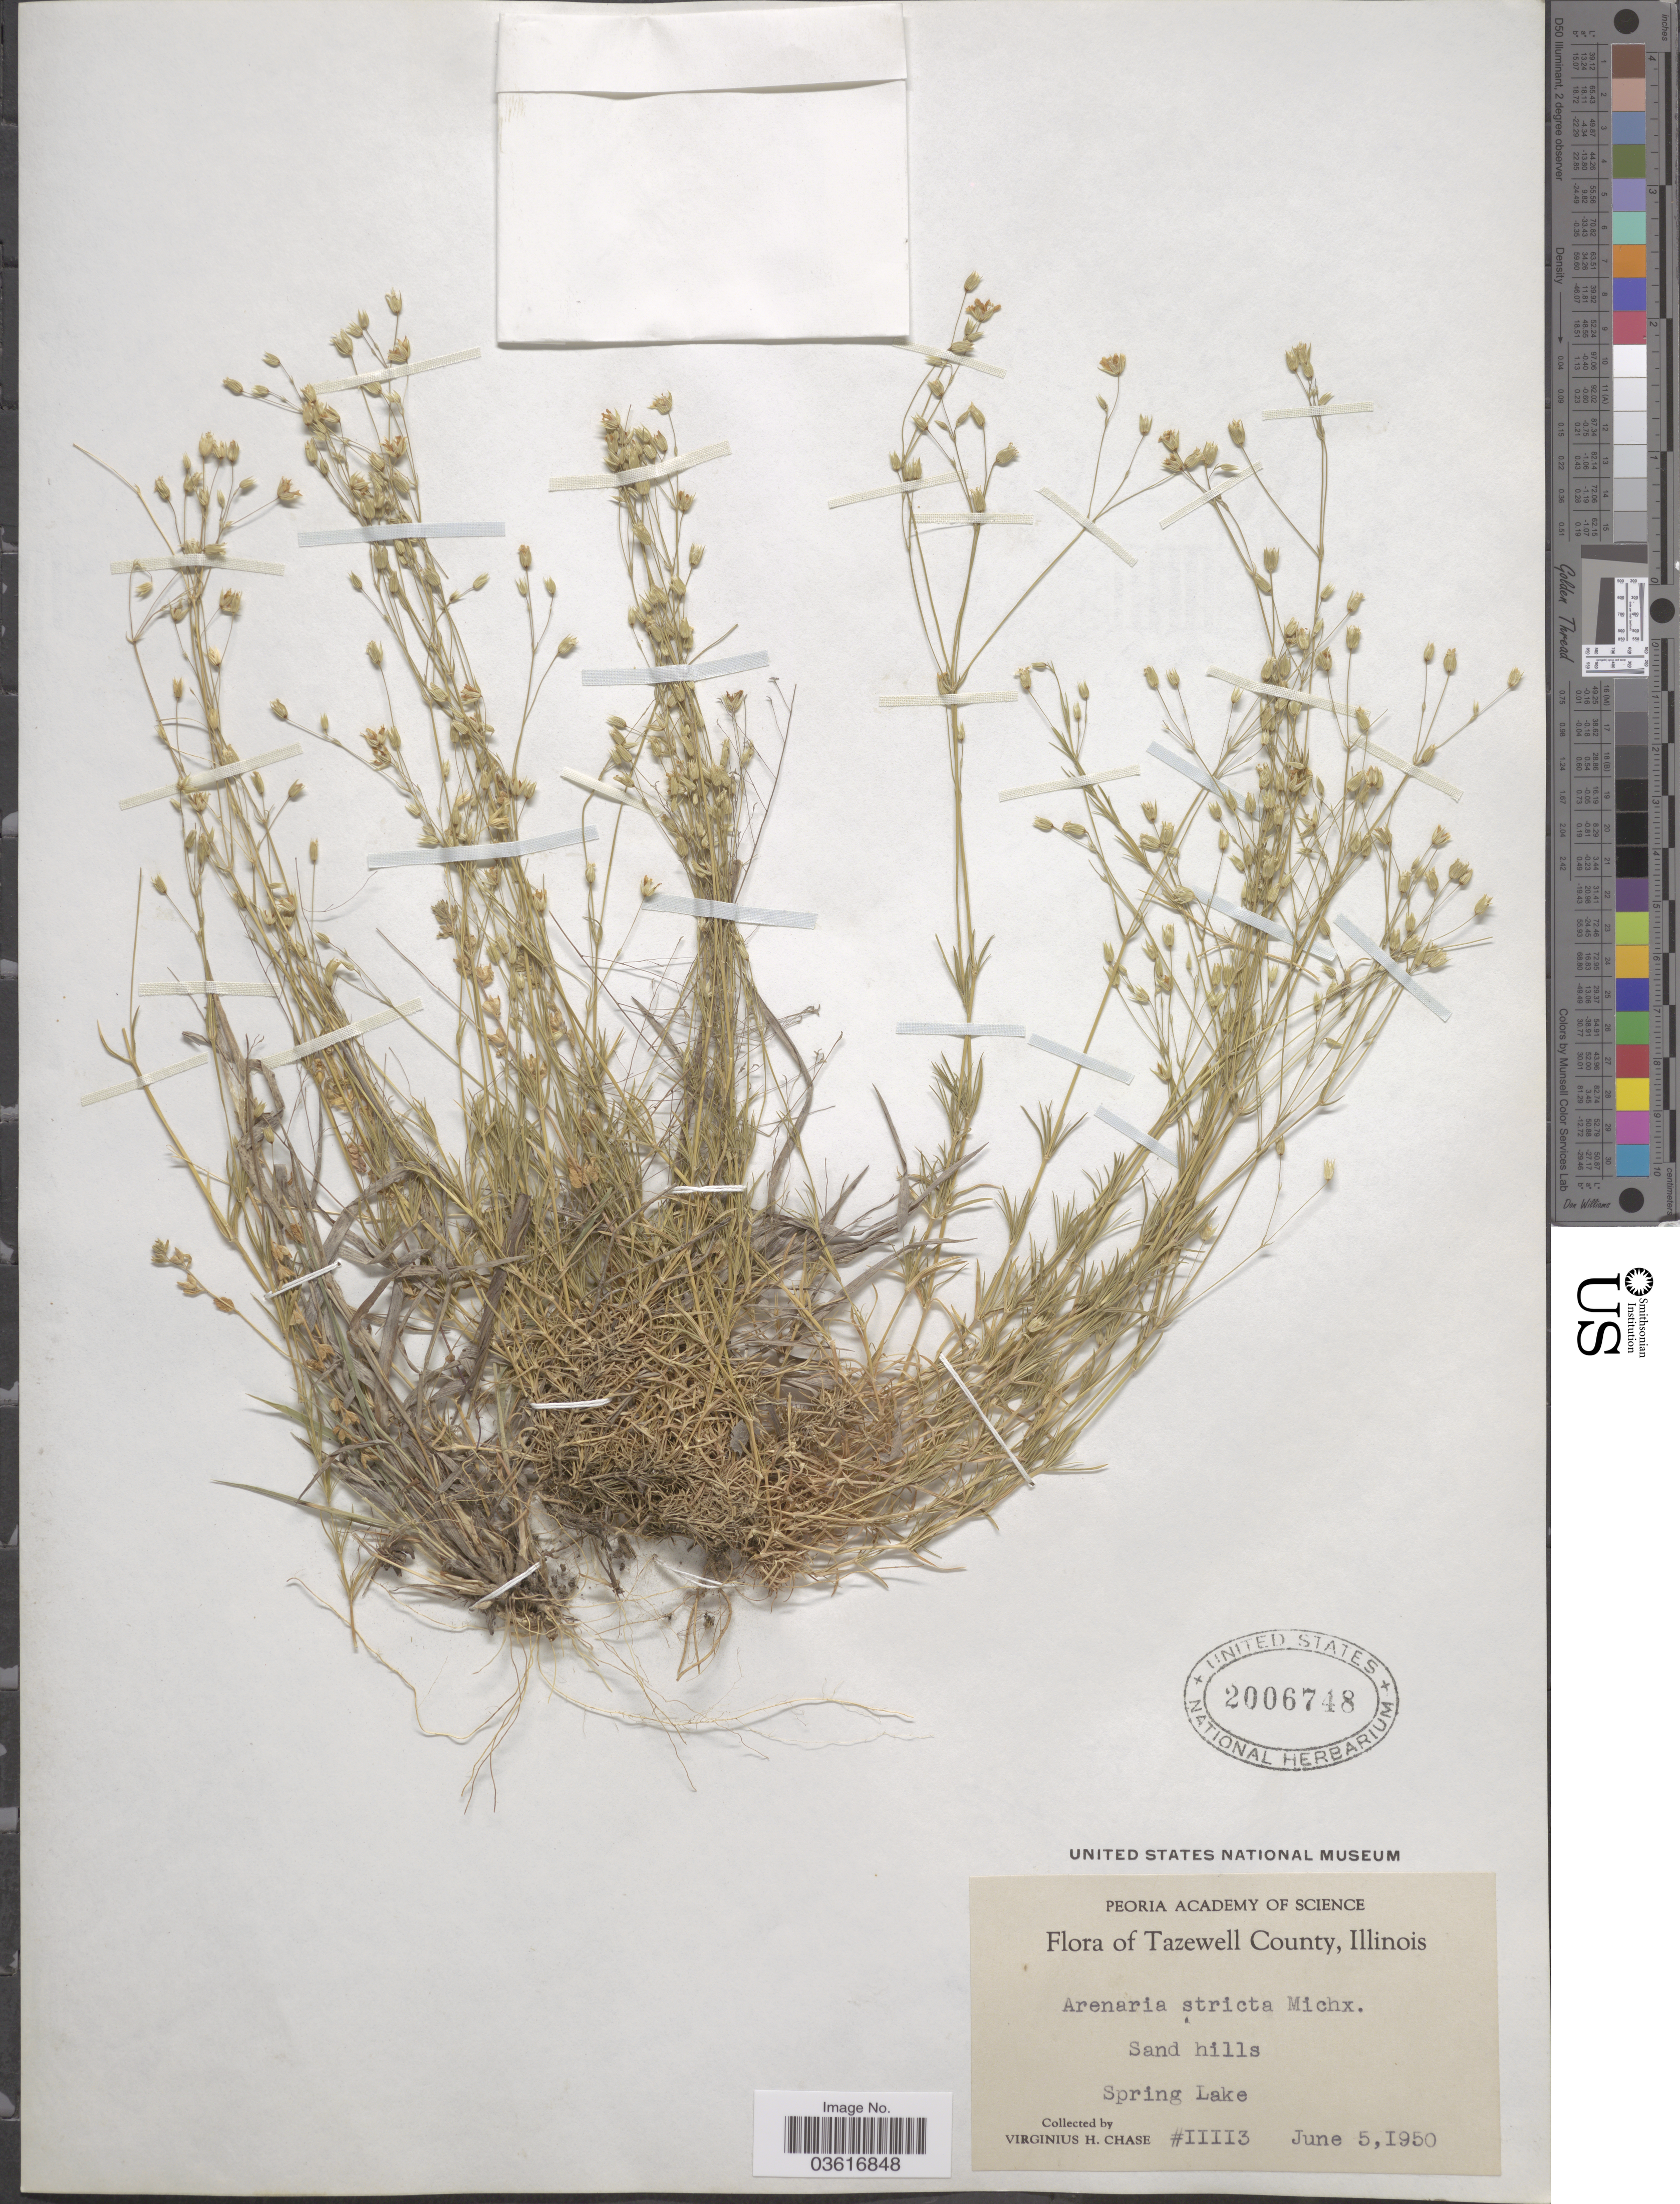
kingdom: Plantae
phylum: Tracheophyta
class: Magnoliopsida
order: Caryophyllales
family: Caryophyllaceae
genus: Minuartia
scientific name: Minuartia stricta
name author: (Sw.) Hiern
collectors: V. H. Chase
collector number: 11113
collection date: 1950-06-05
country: United States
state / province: Illinois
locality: Tazewell County. Spring Lake.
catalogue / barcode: US 2006748